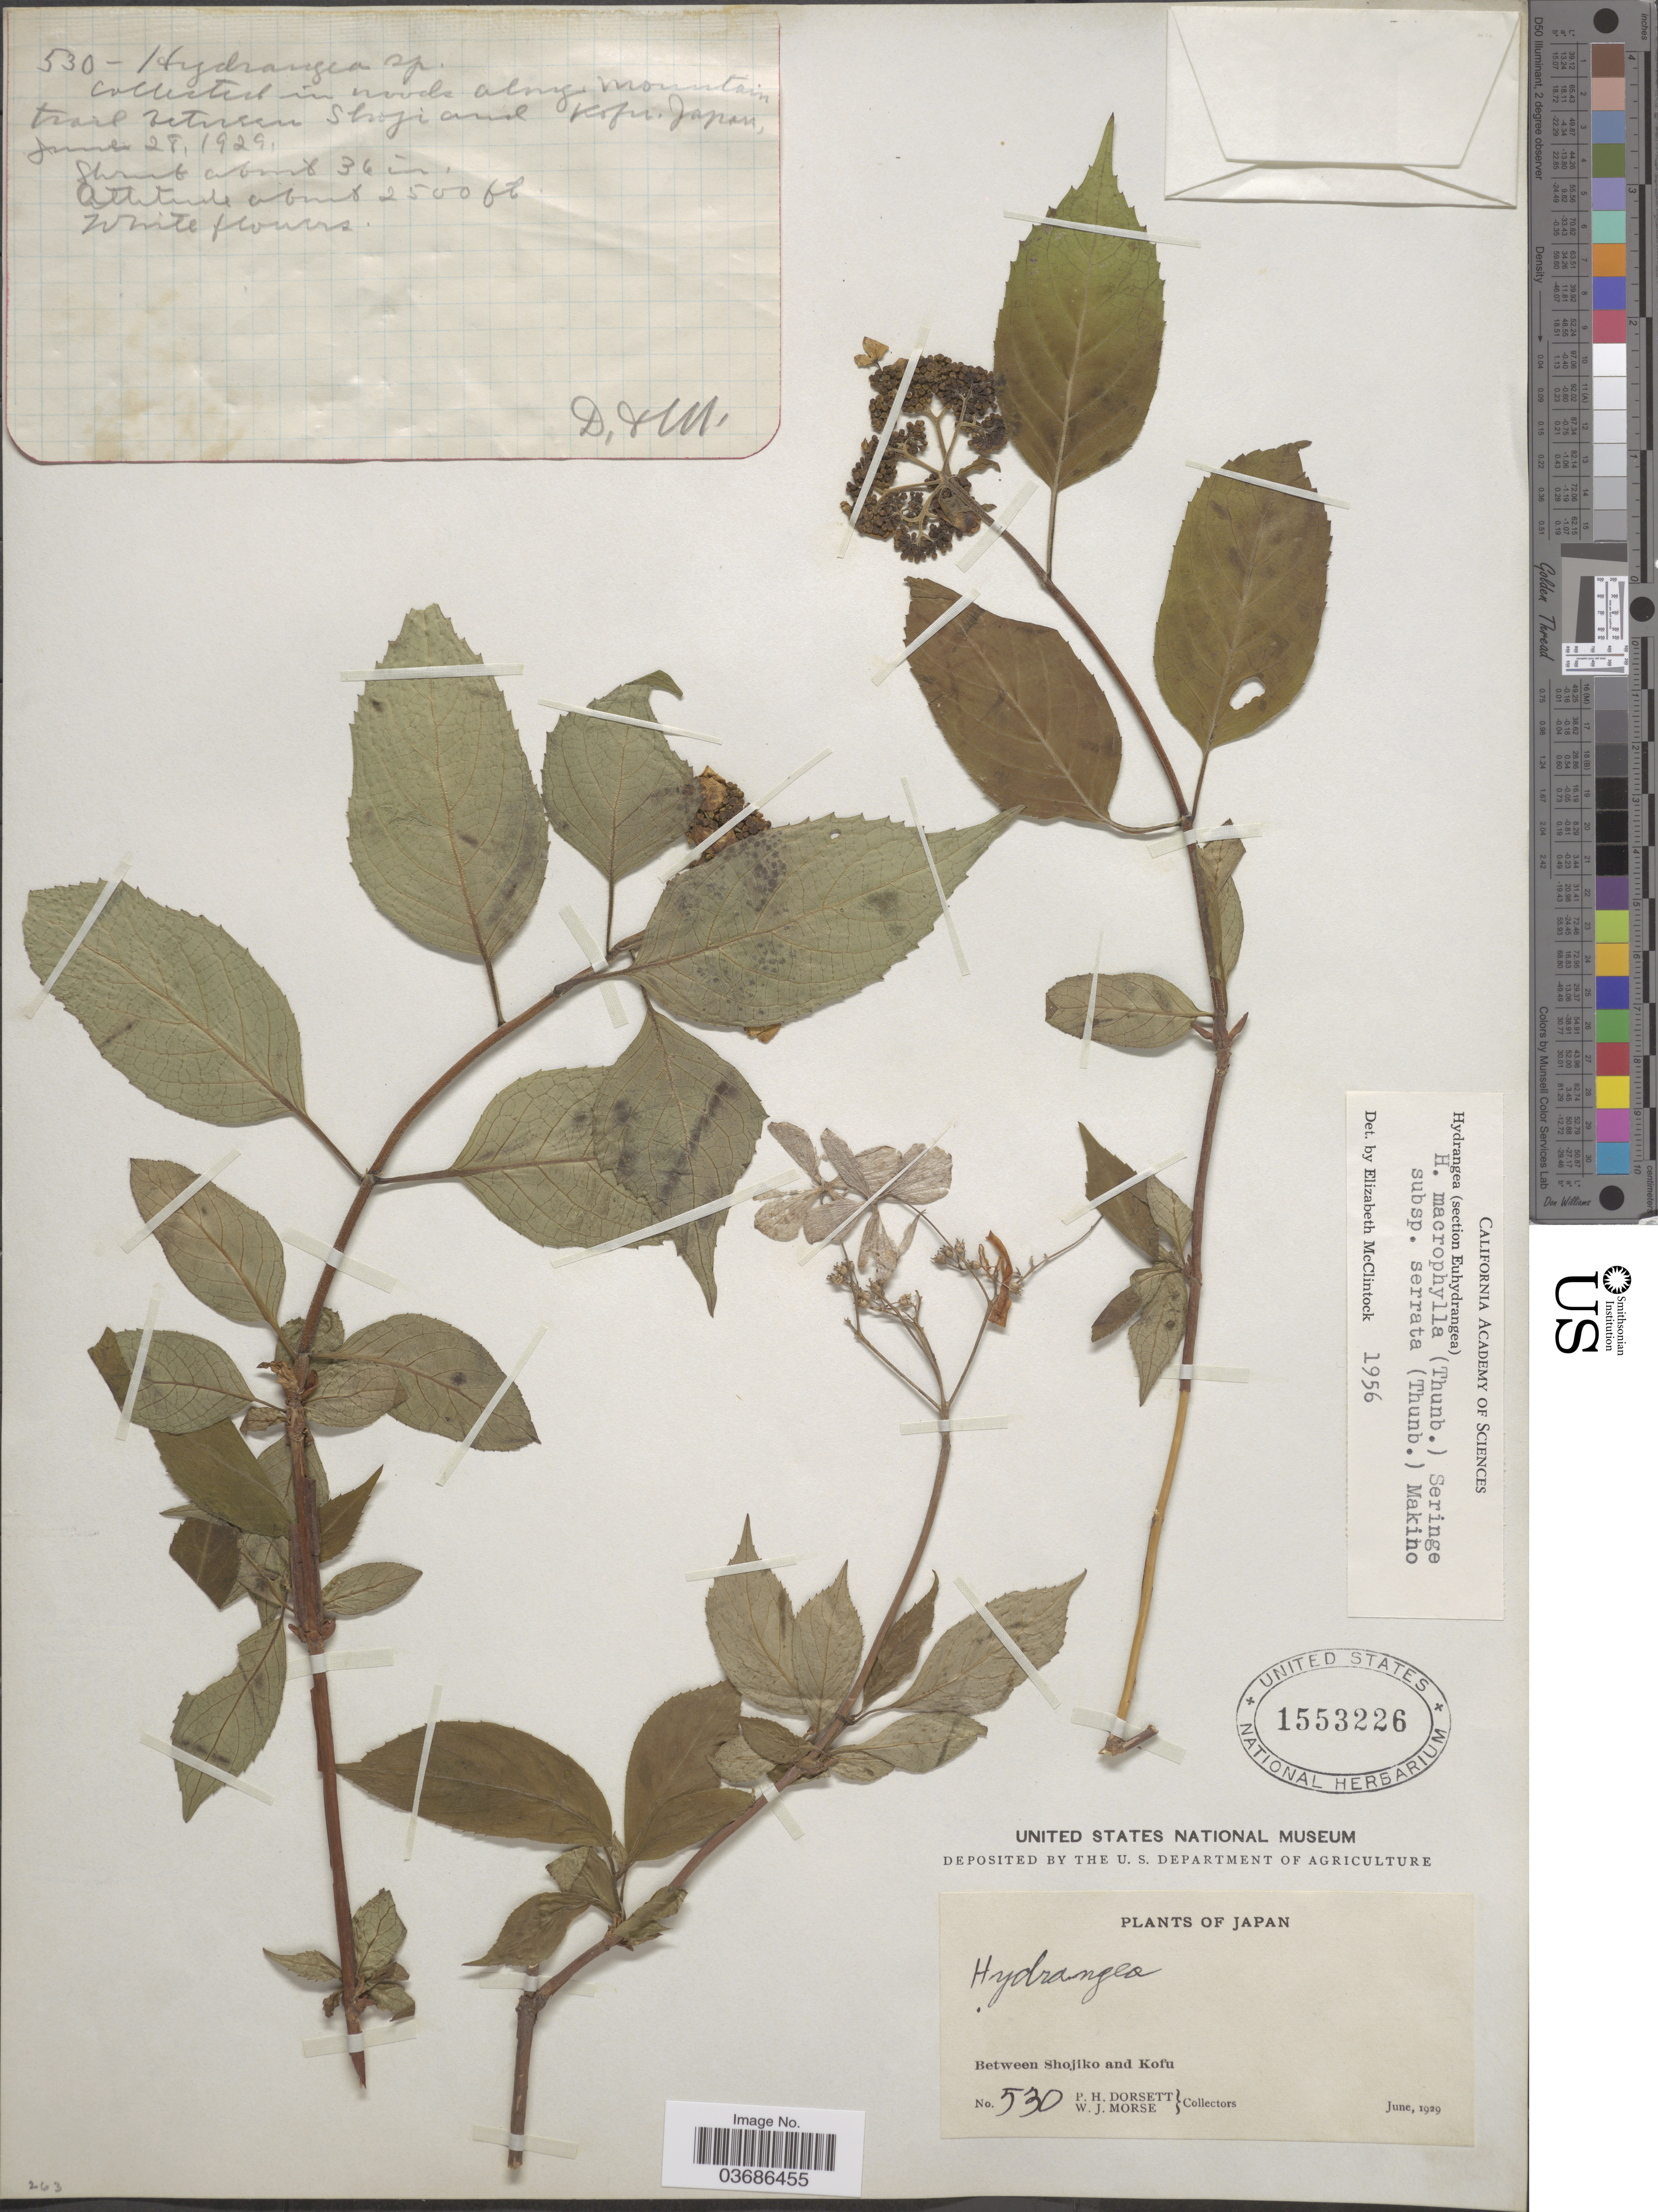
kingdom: Plantae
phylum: Tracheophyta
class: Magnoliopsida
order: Cornales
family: Hydrangeaceae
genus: Hydrangea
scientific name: Hydrangea macrophylla subsp. serrata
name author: (Thunb.) Makino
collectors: P. H. Dorsett & W. J. Morse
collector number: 530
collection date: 1929-06-28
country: Japan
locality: In woods along mountain trail between Shojiko and Kofu.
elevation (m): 762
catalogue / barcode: US 1553226